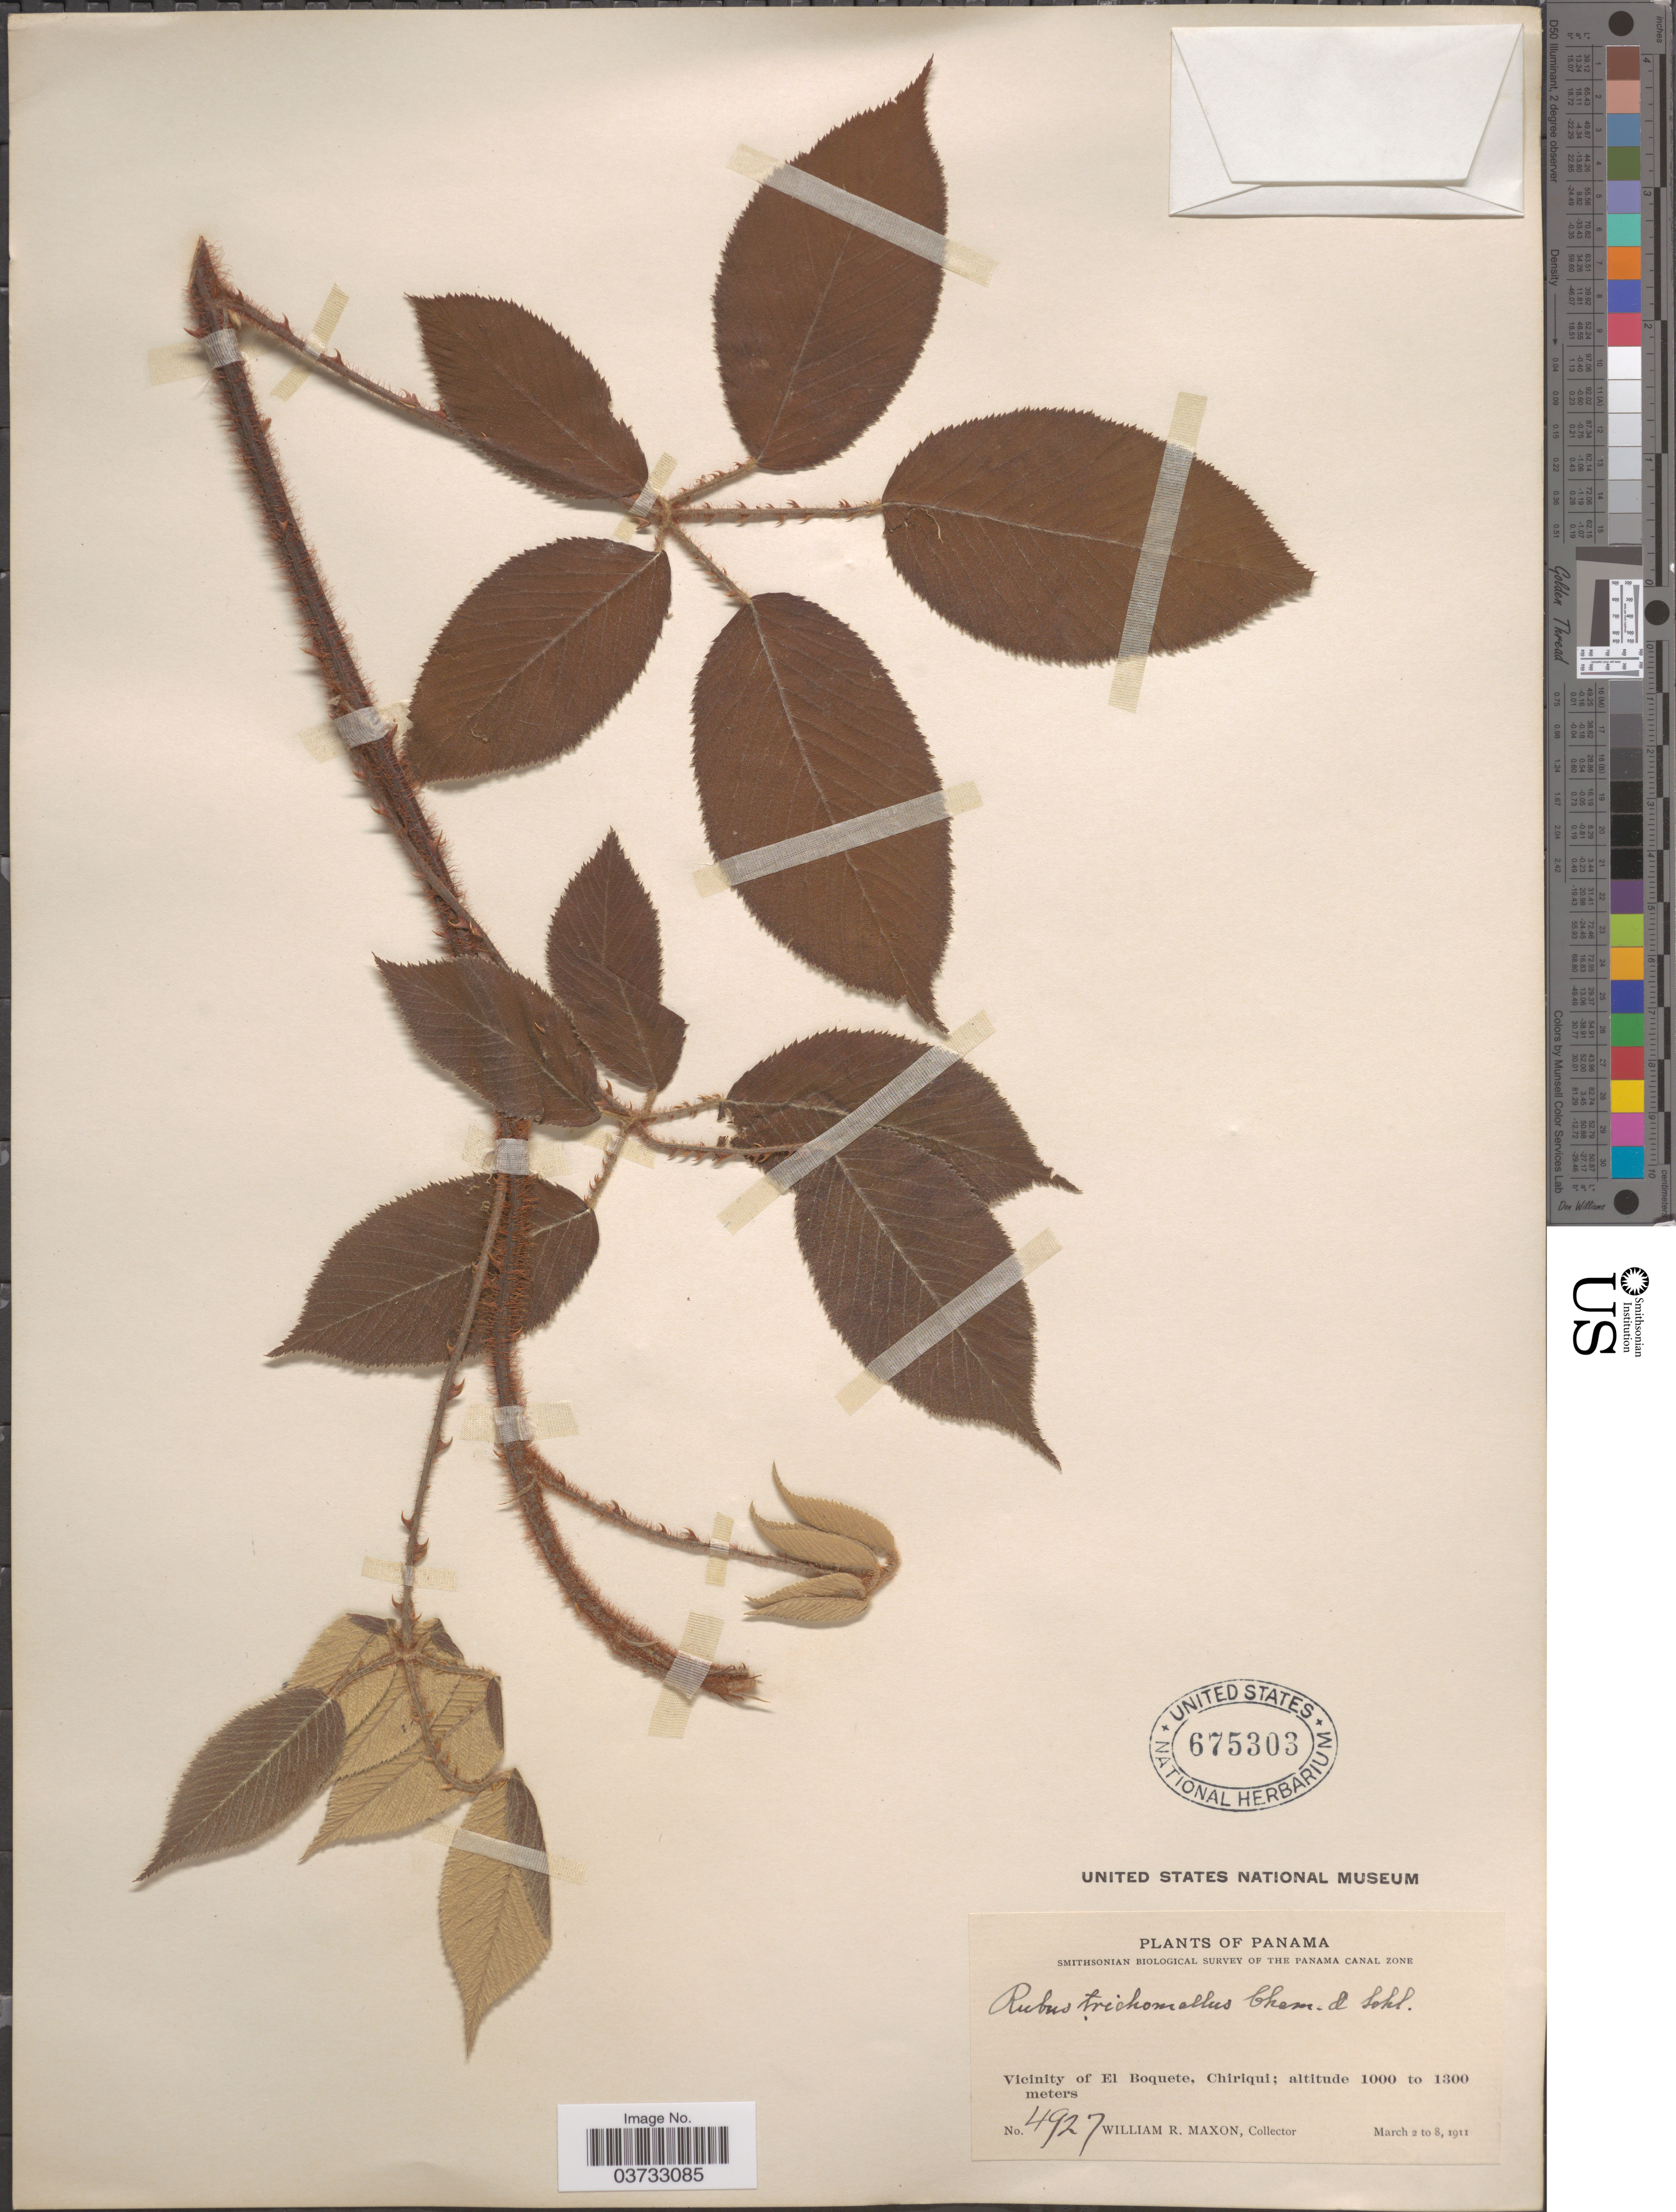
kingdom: Plantae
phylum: Tracheophyta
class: Magnoliopsida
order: Rosales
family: Rosaceae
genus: Rubus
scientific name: Rubus trichomallus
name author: Schltdl.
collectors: W. R. Maxon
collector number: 4927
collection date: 1911-03-02/1911-03-08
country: Panama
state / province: Chiriqui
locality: Vicinity of El Boquete.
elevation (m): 1000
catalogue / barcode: US 675303